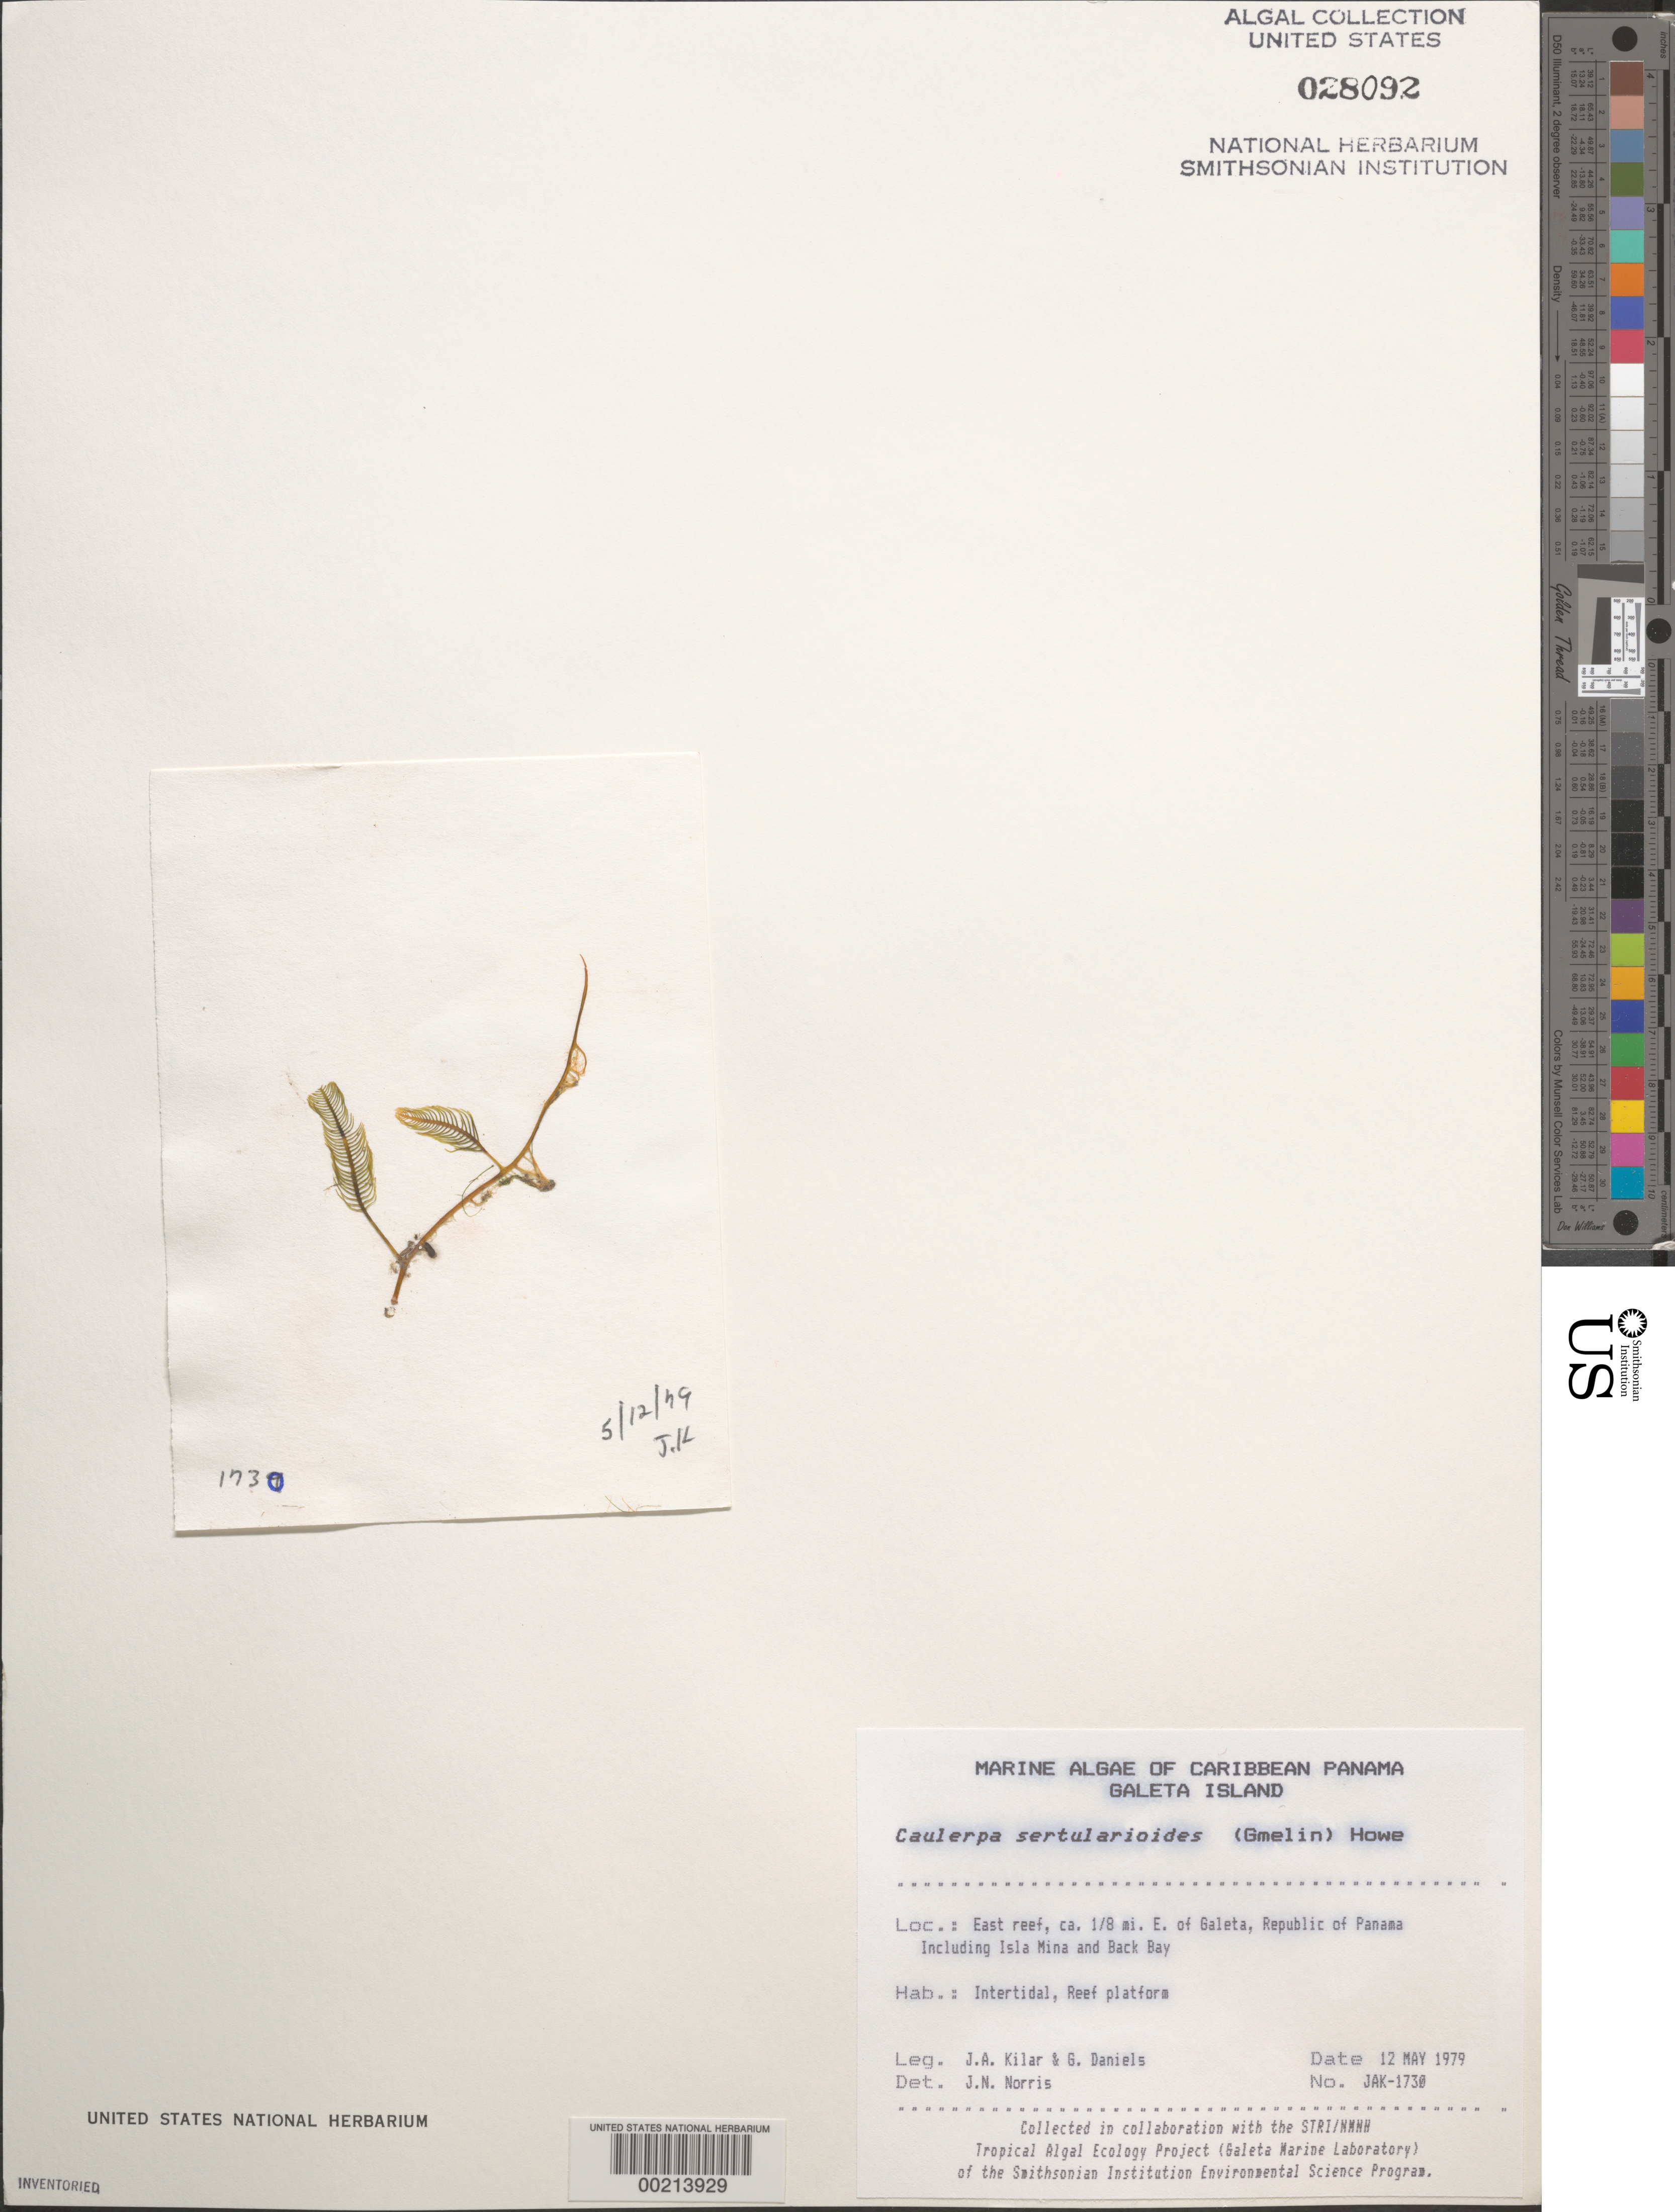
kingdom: Plantae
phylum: Chlorophyta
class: Ulvophyceae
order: Bryopsidales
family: Caulerpaceae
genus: Caulerpa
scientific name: Caulerpa sertularioides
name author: (S.G. Gmel.) M. Howe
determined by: Norris, James N.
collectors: J. A. Kilar & G. S. Daniels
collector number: JAK-1730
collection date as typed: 12 May 1979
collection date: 1979-05-12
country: Panama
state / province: Colón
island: Galeta Island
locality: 1/8th mile east of Galeta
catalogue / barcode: US 28092